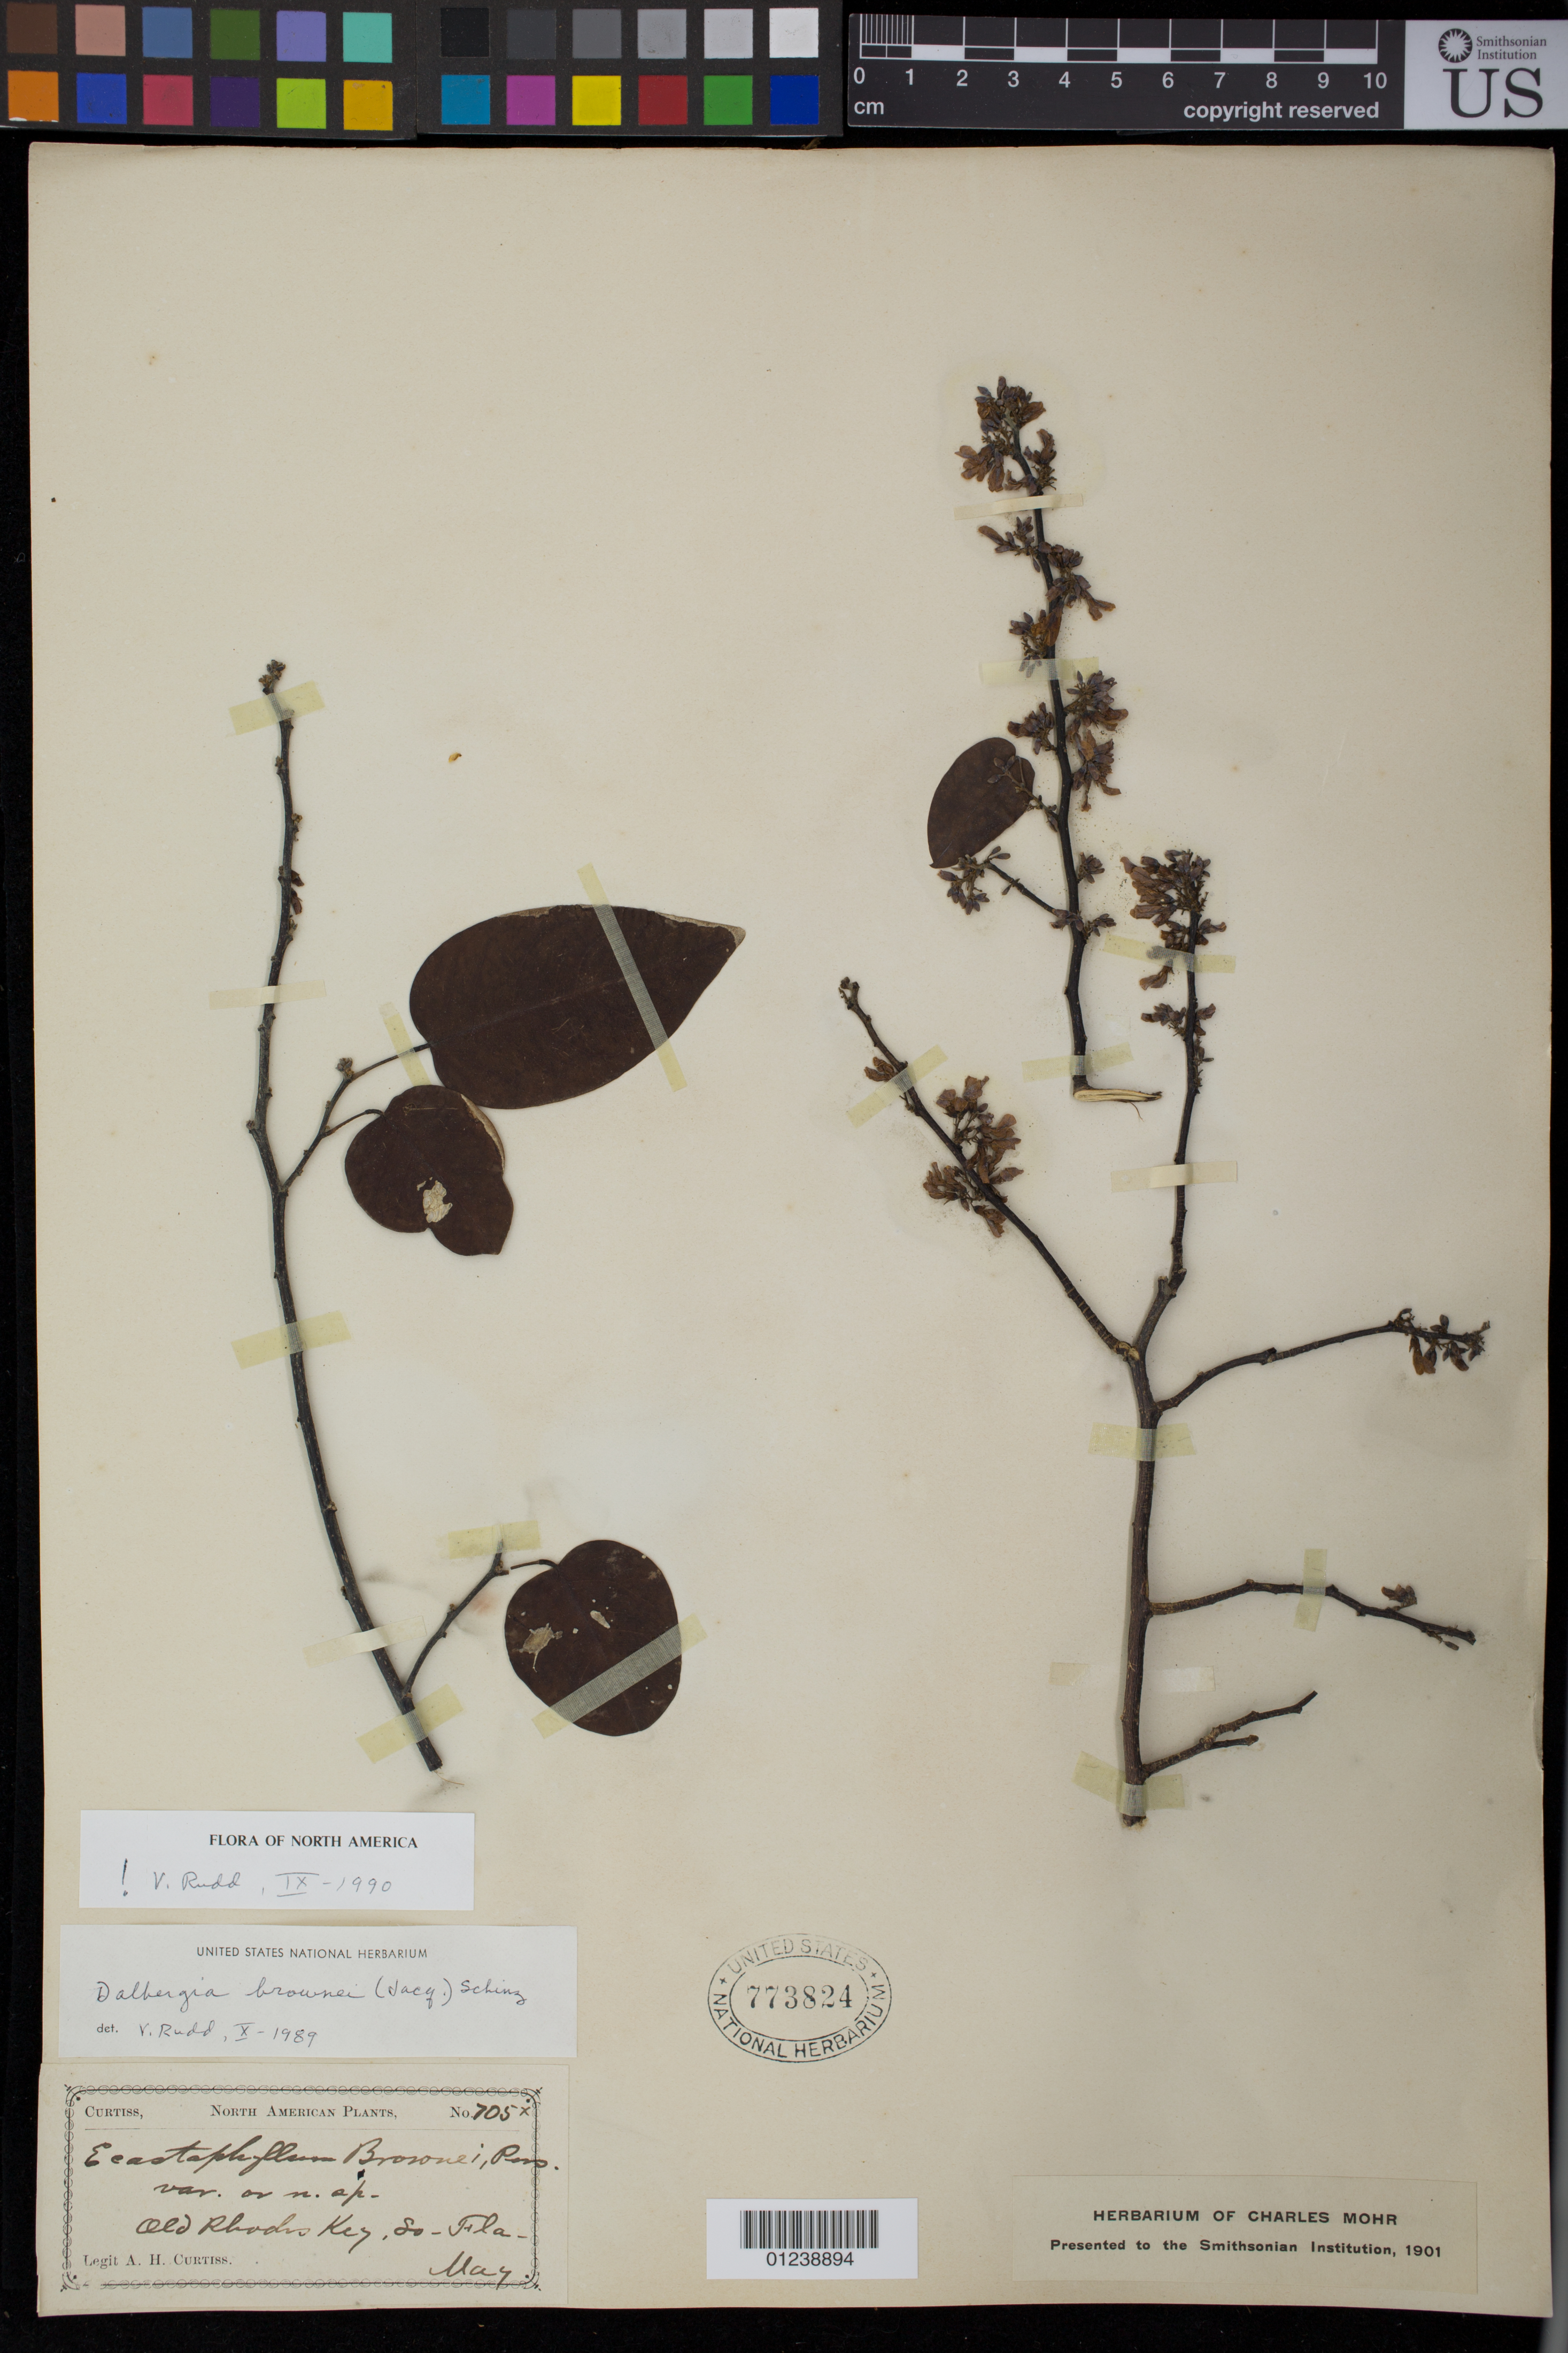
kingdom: Plantae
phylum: Tracheophyta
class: Magnoliopsida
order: Fabales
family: Fabaceae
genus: Dalbergia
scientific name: Dalbergia brownei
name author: (Jacq.) Schinz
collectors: A. H. Curtiss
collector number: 705x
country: United States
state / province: Florida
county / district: Miami-Dade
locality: Old Rhodes Key, So.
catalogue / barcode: US 773824